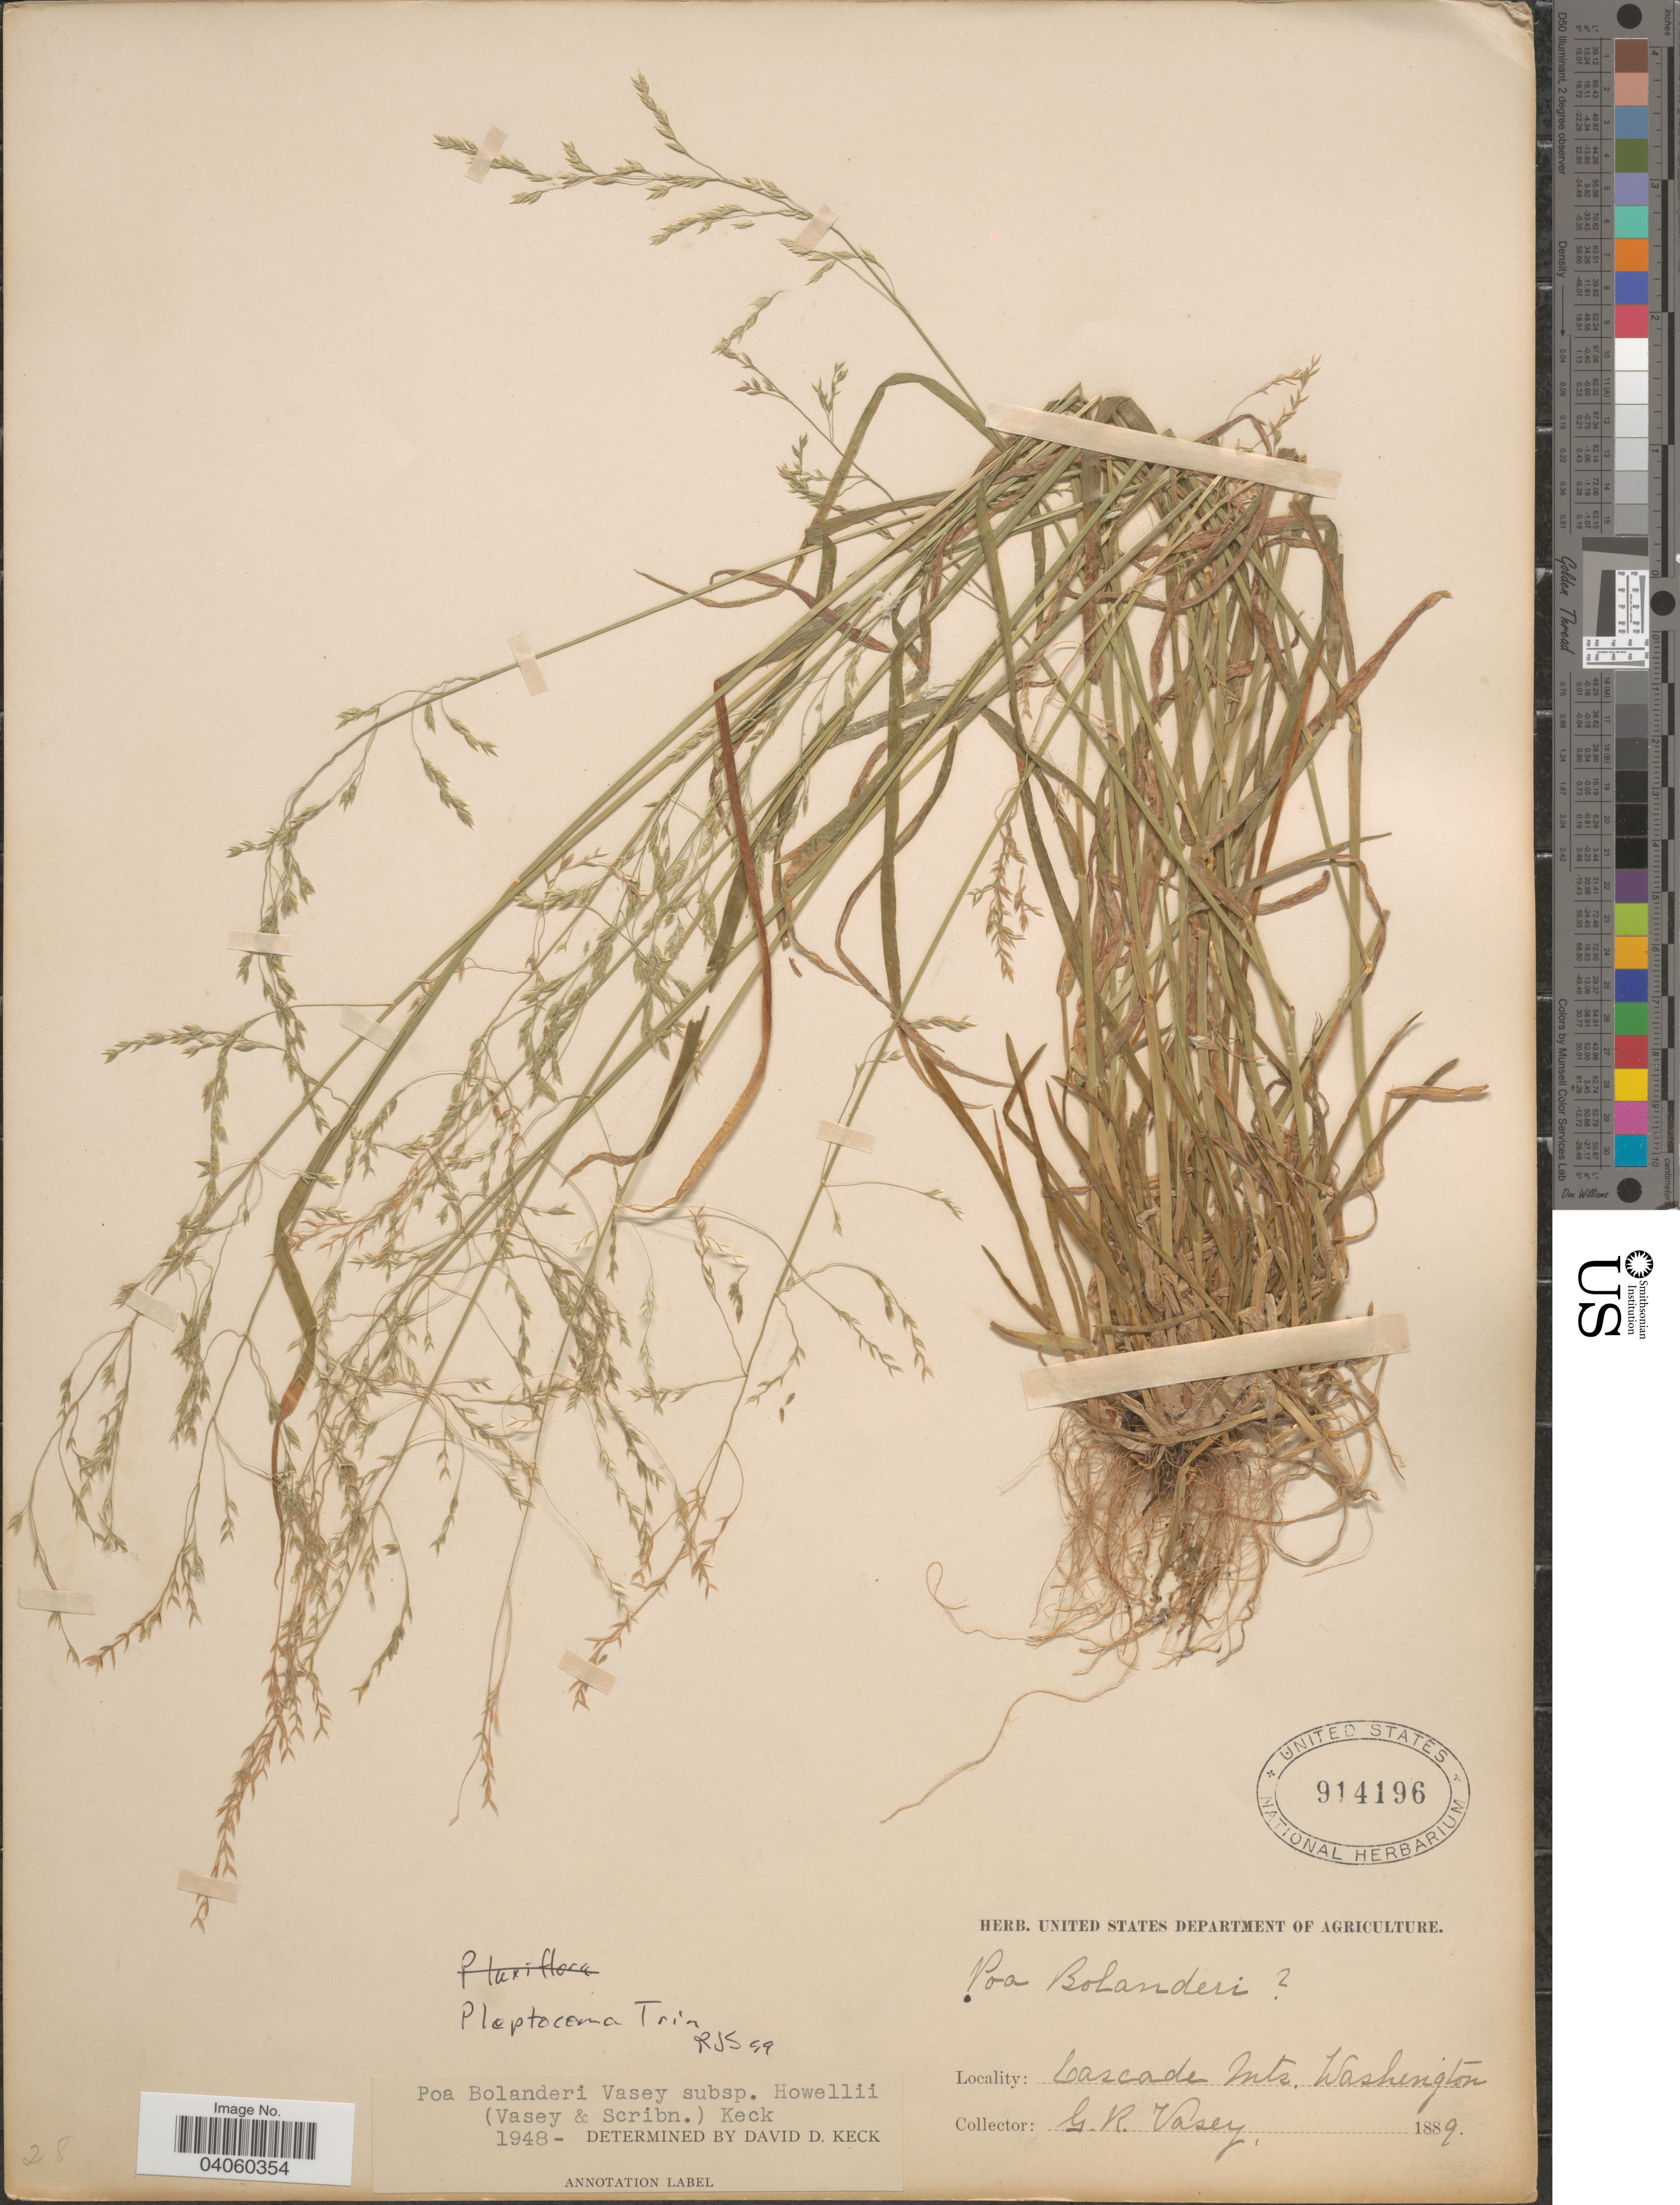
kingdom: Plantae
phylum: Tracheophyta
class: Liliopsida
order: Poales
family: Poaceae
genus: Poa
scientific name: Poa leptocoma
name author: Trin.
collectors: G. R. Vasey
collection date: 1889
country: United States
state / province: Washington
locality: Cascade Mts.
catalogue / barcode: US 914196